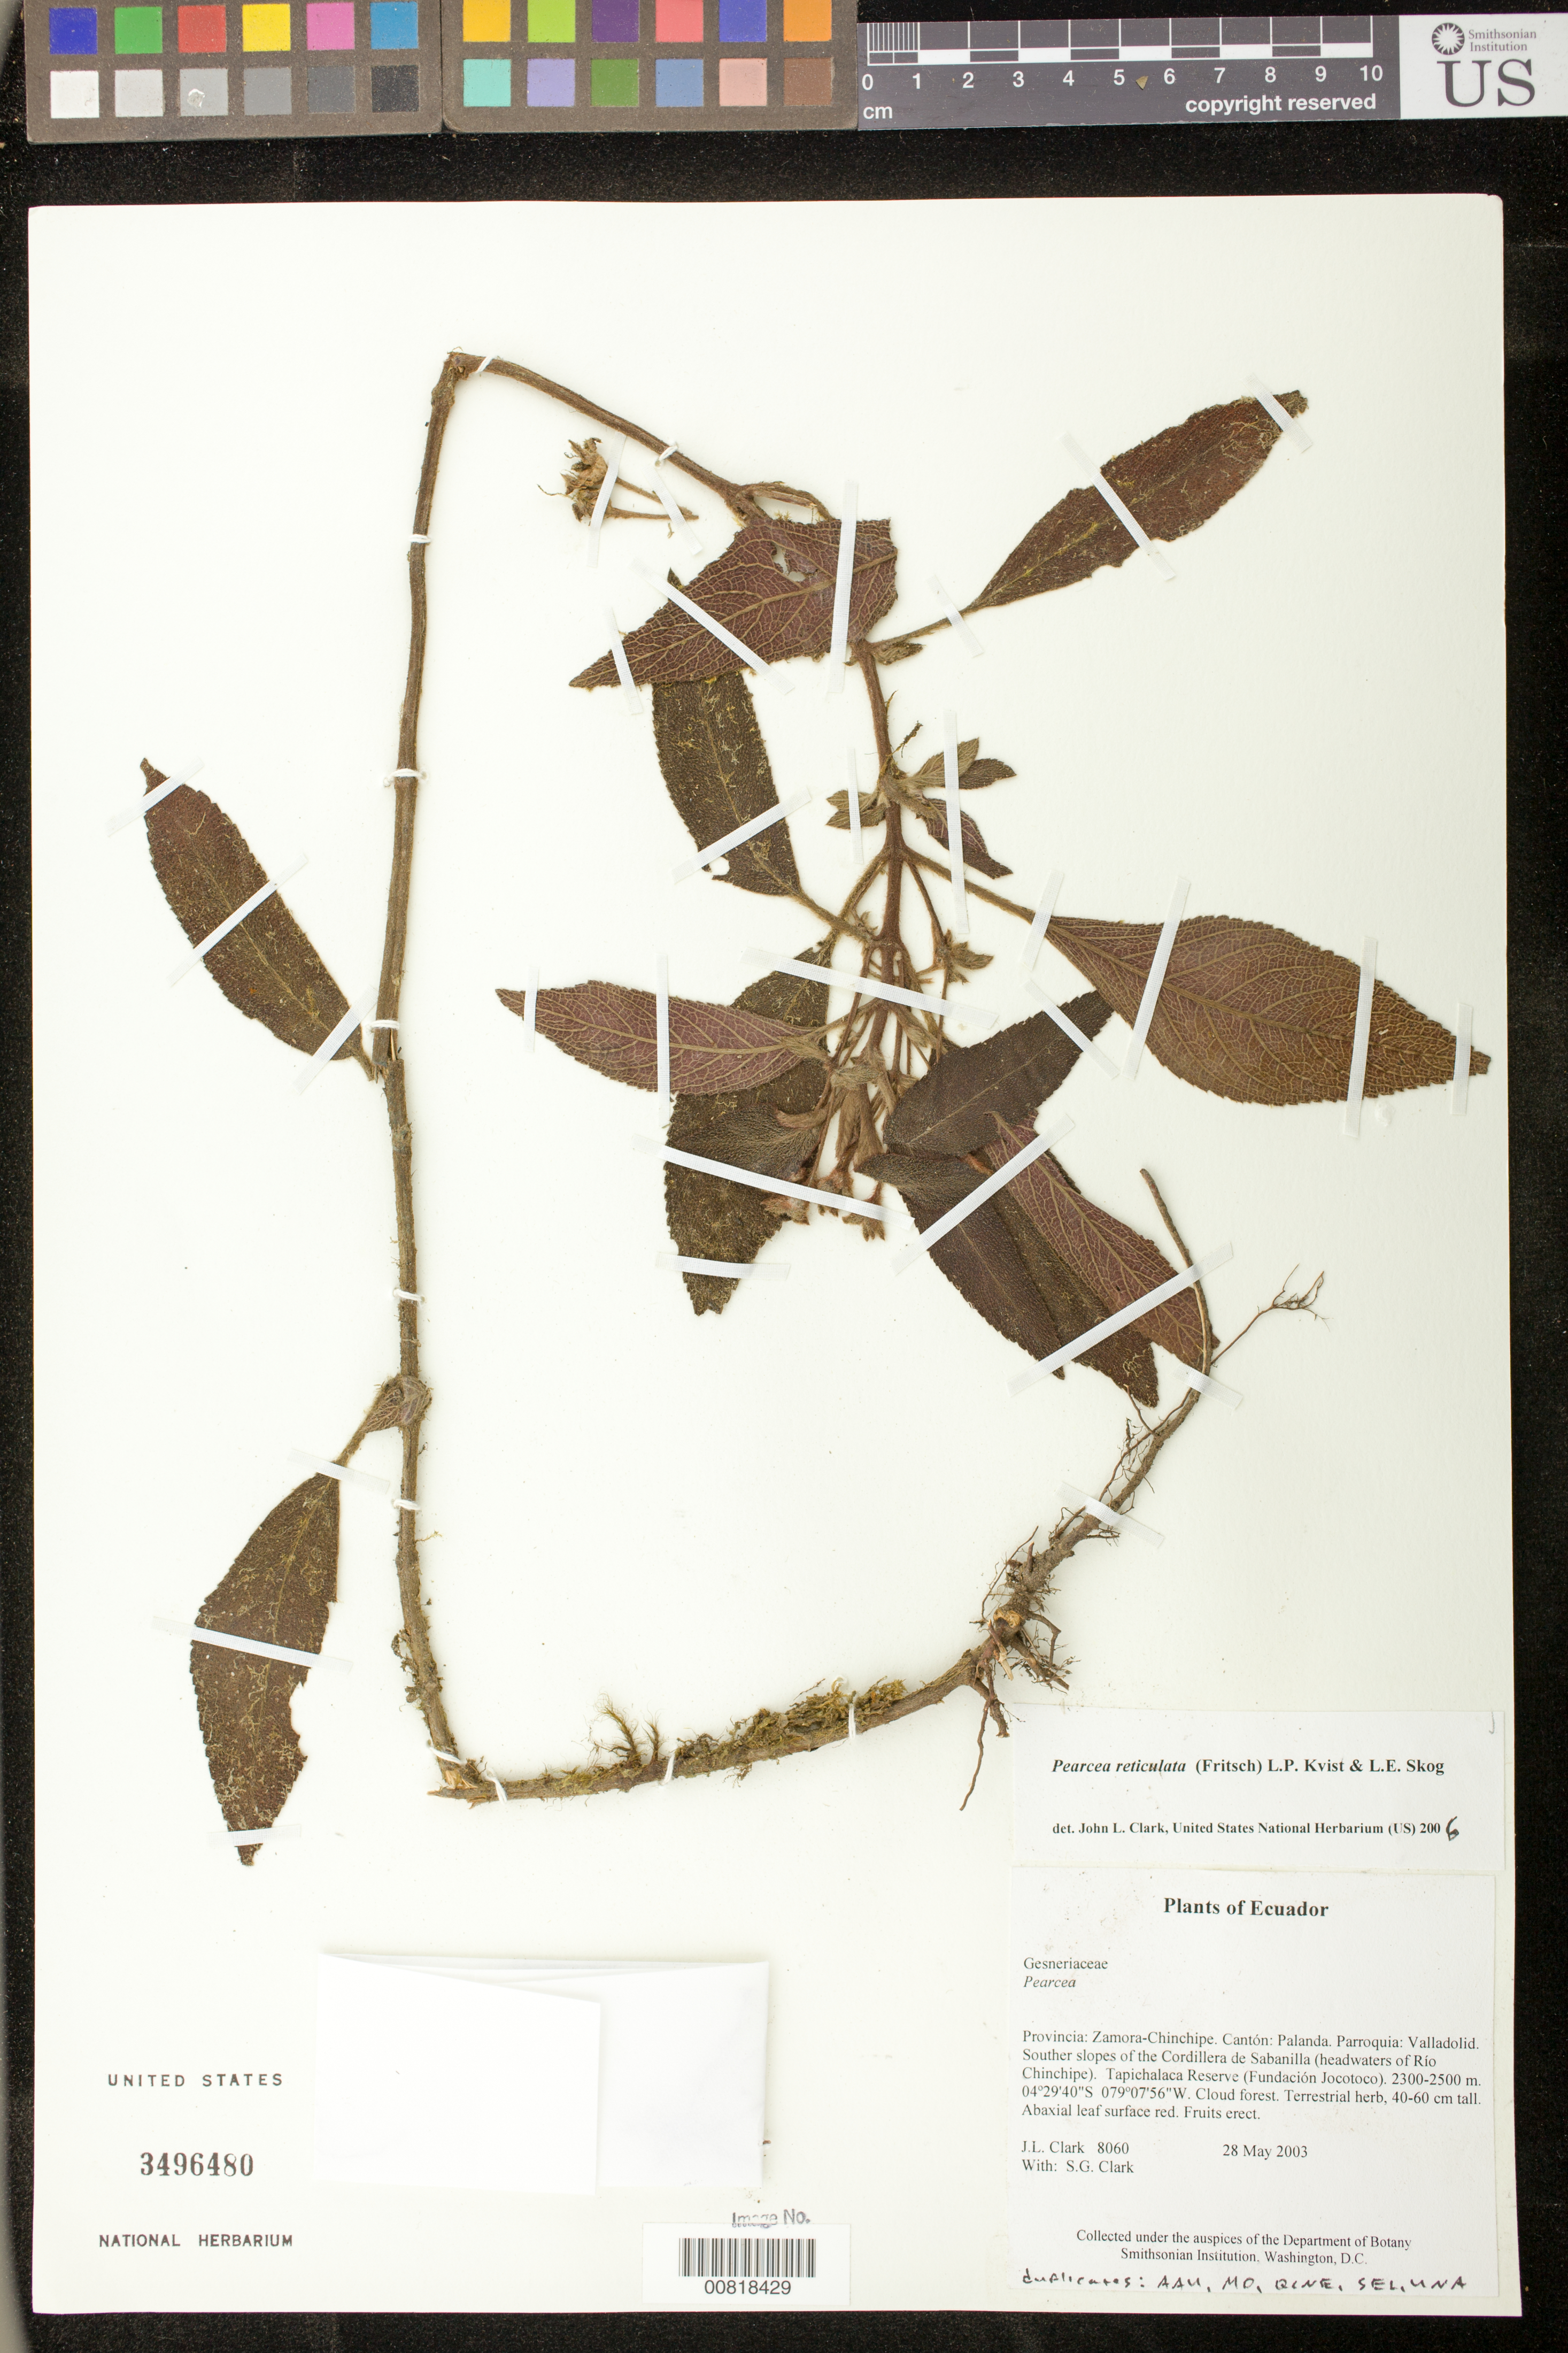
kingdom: Plantae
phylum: Tracheophyta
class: Magnoliopsida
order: Lamiales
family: Gesneriaceae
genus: Pearcea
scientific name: Pearcea reticulata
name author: (Fritsch) L.P. Kvist & L.E. Skog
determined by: Clark, J. L., (SEL), The Marie Selby Botanical Garden (UNITED STATES)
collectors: J. L. Clark & S. G. Clark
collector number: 8060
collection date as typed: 28 May 2003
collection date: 2003-05-28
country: Ecuador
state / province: Zamora-Chinchipe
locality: Palanda. Parroquia: Valladolid. Souther slopes of the Cordillera de Sabanilla (headwaters of Río Chinchipe). Tapichalaca Reserve (Fundación Jocotoco).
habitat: Cloud forest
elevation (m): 2300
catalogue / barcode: US 3496480